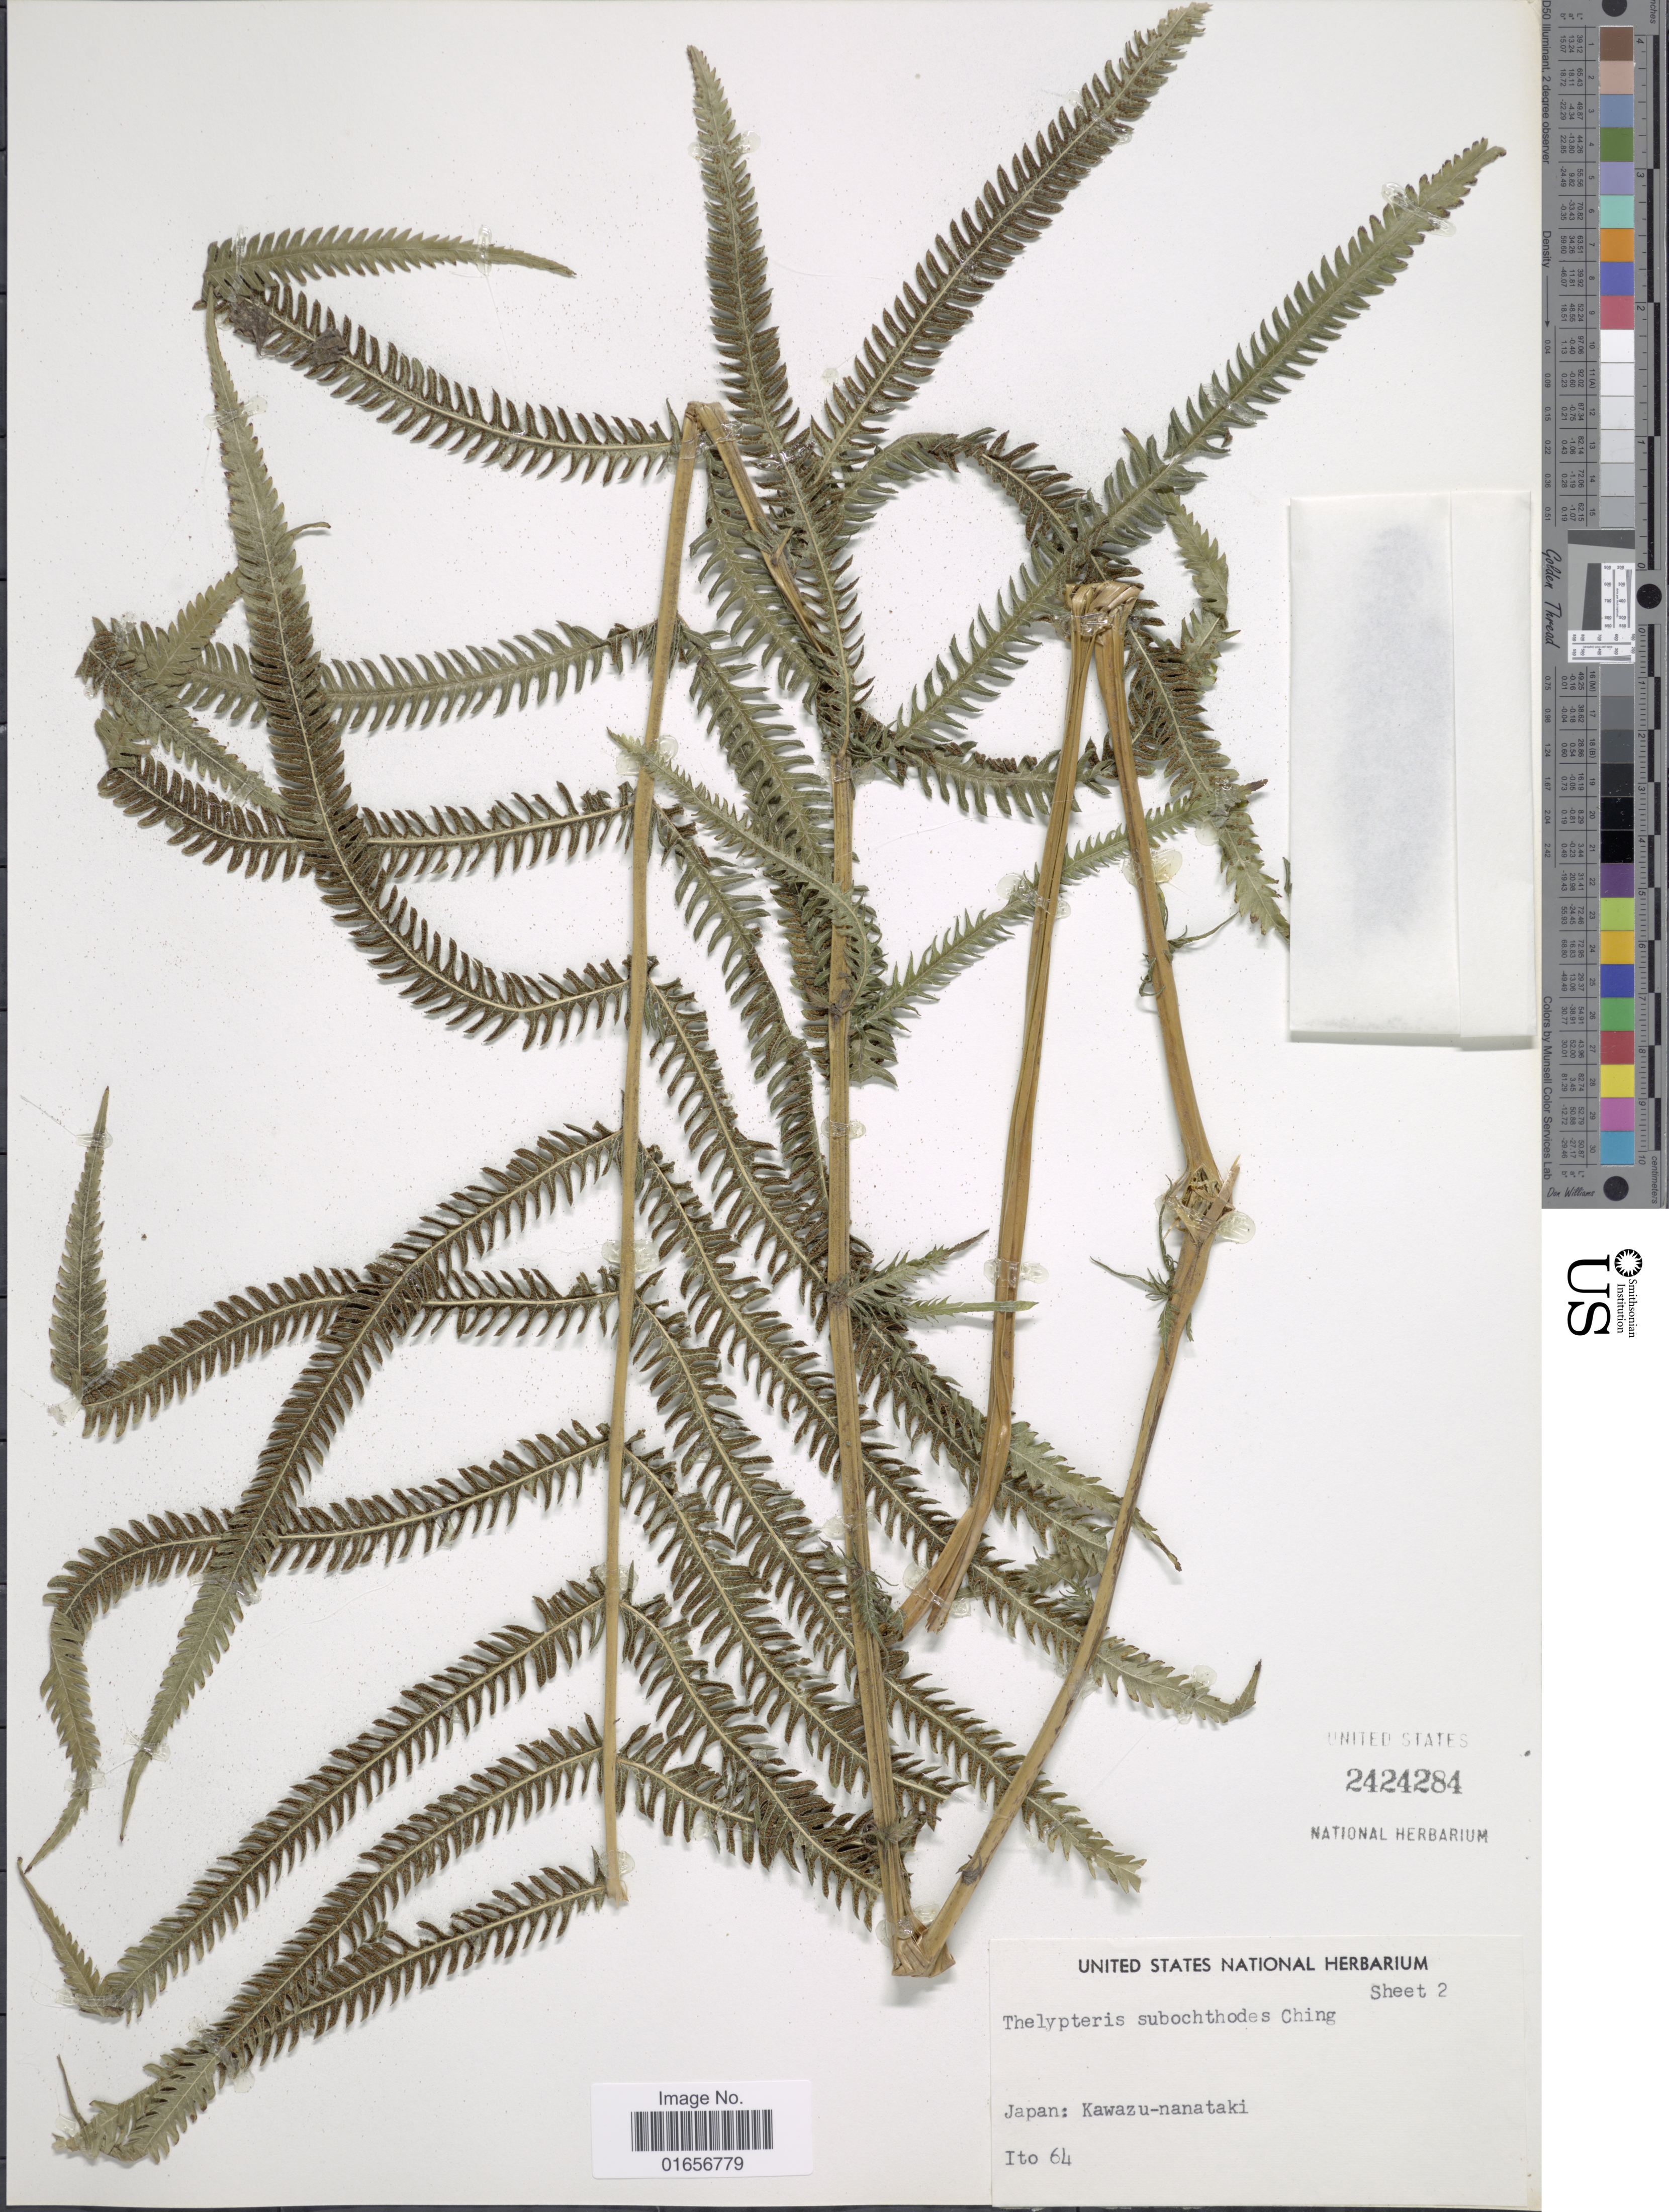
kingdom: Plantae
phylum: Tracheophyta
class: Polypodiopsida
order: Polypodiales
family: Thelypteridaceae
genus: Pseudocyclosorus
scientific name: Pseudocyclosorus esquirolii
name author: (Christ) Ching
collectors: -. Ito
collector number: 64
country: Japan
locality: Kawazu-nanataki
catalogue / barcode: US 2424284